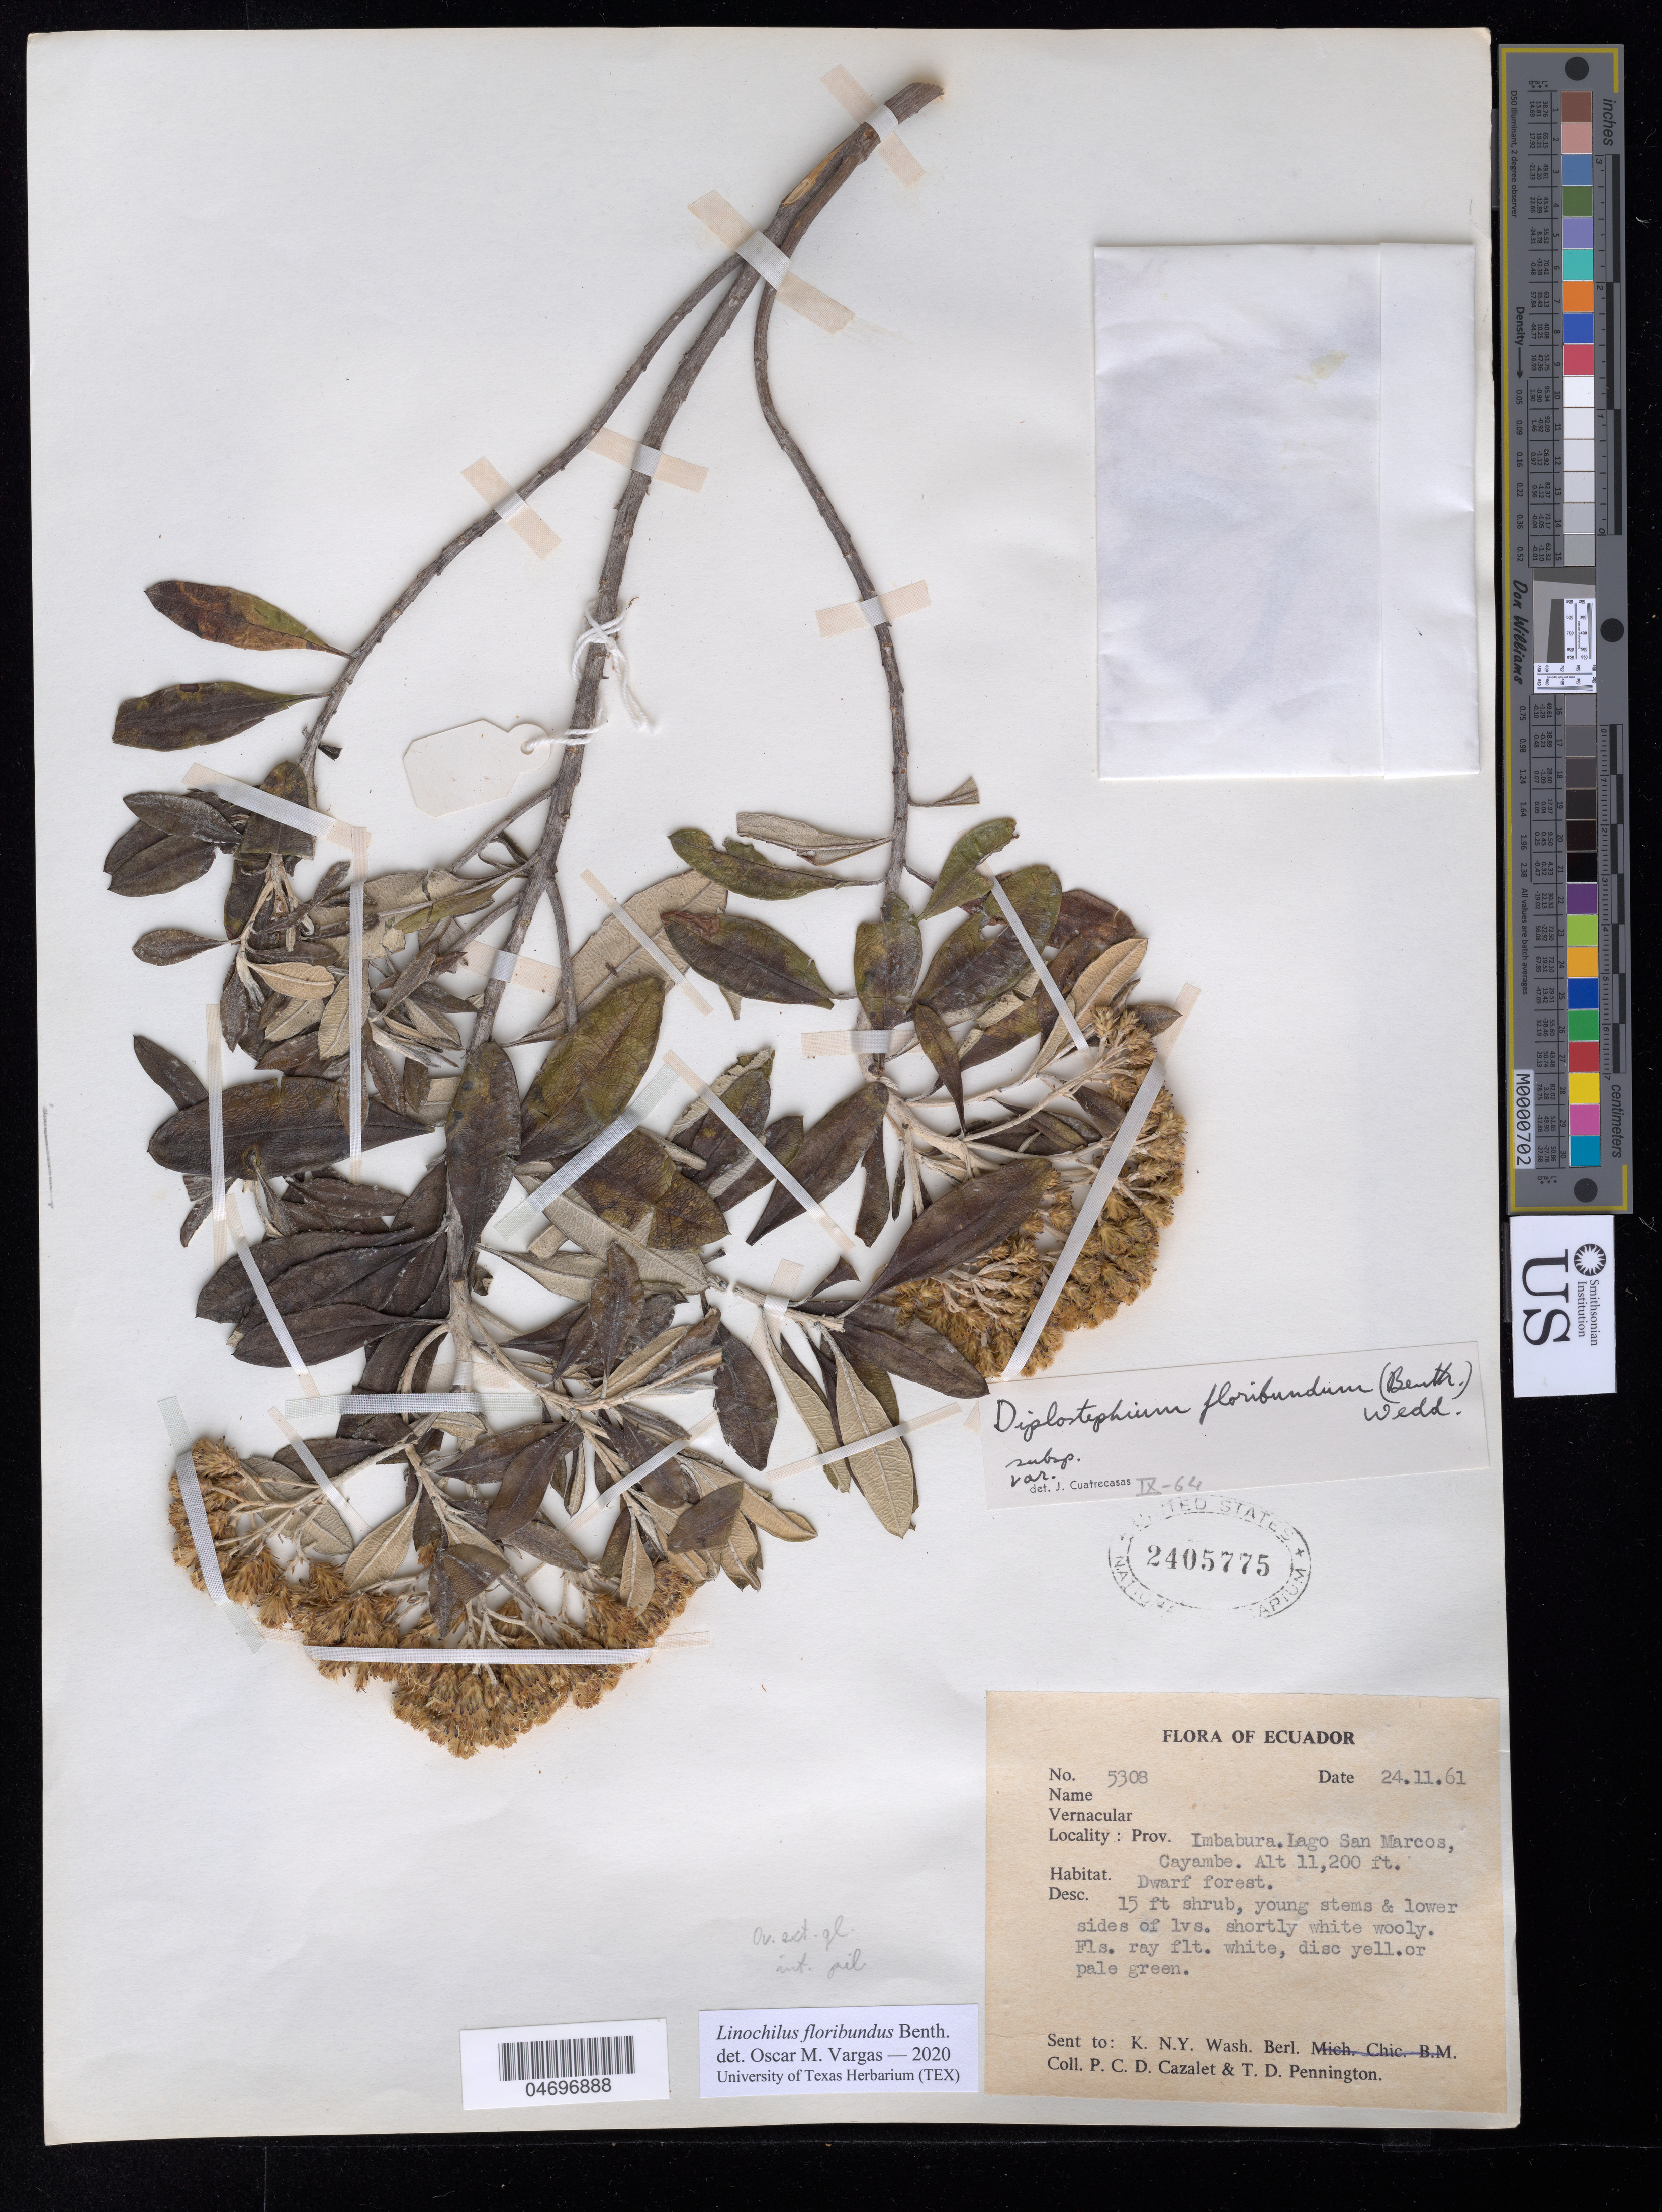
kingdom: Plantae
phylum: Tracheophyta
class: Magnoliopsida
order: Asterales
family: Asteraceae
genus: Linochilus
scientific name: Linochilus floribundus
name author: Benth.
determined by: Vargas, Oscar M.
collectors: P. C. D. Cazalet & T. D. Pennington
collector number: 5308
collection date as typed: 24 Nov 1961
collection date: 1961-11-24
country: Ecuador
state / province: Imbabura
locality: Lago San Marcos, Volcan Cayambe.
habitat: Dwarf forest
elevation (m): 3414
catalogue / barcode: US 2405775